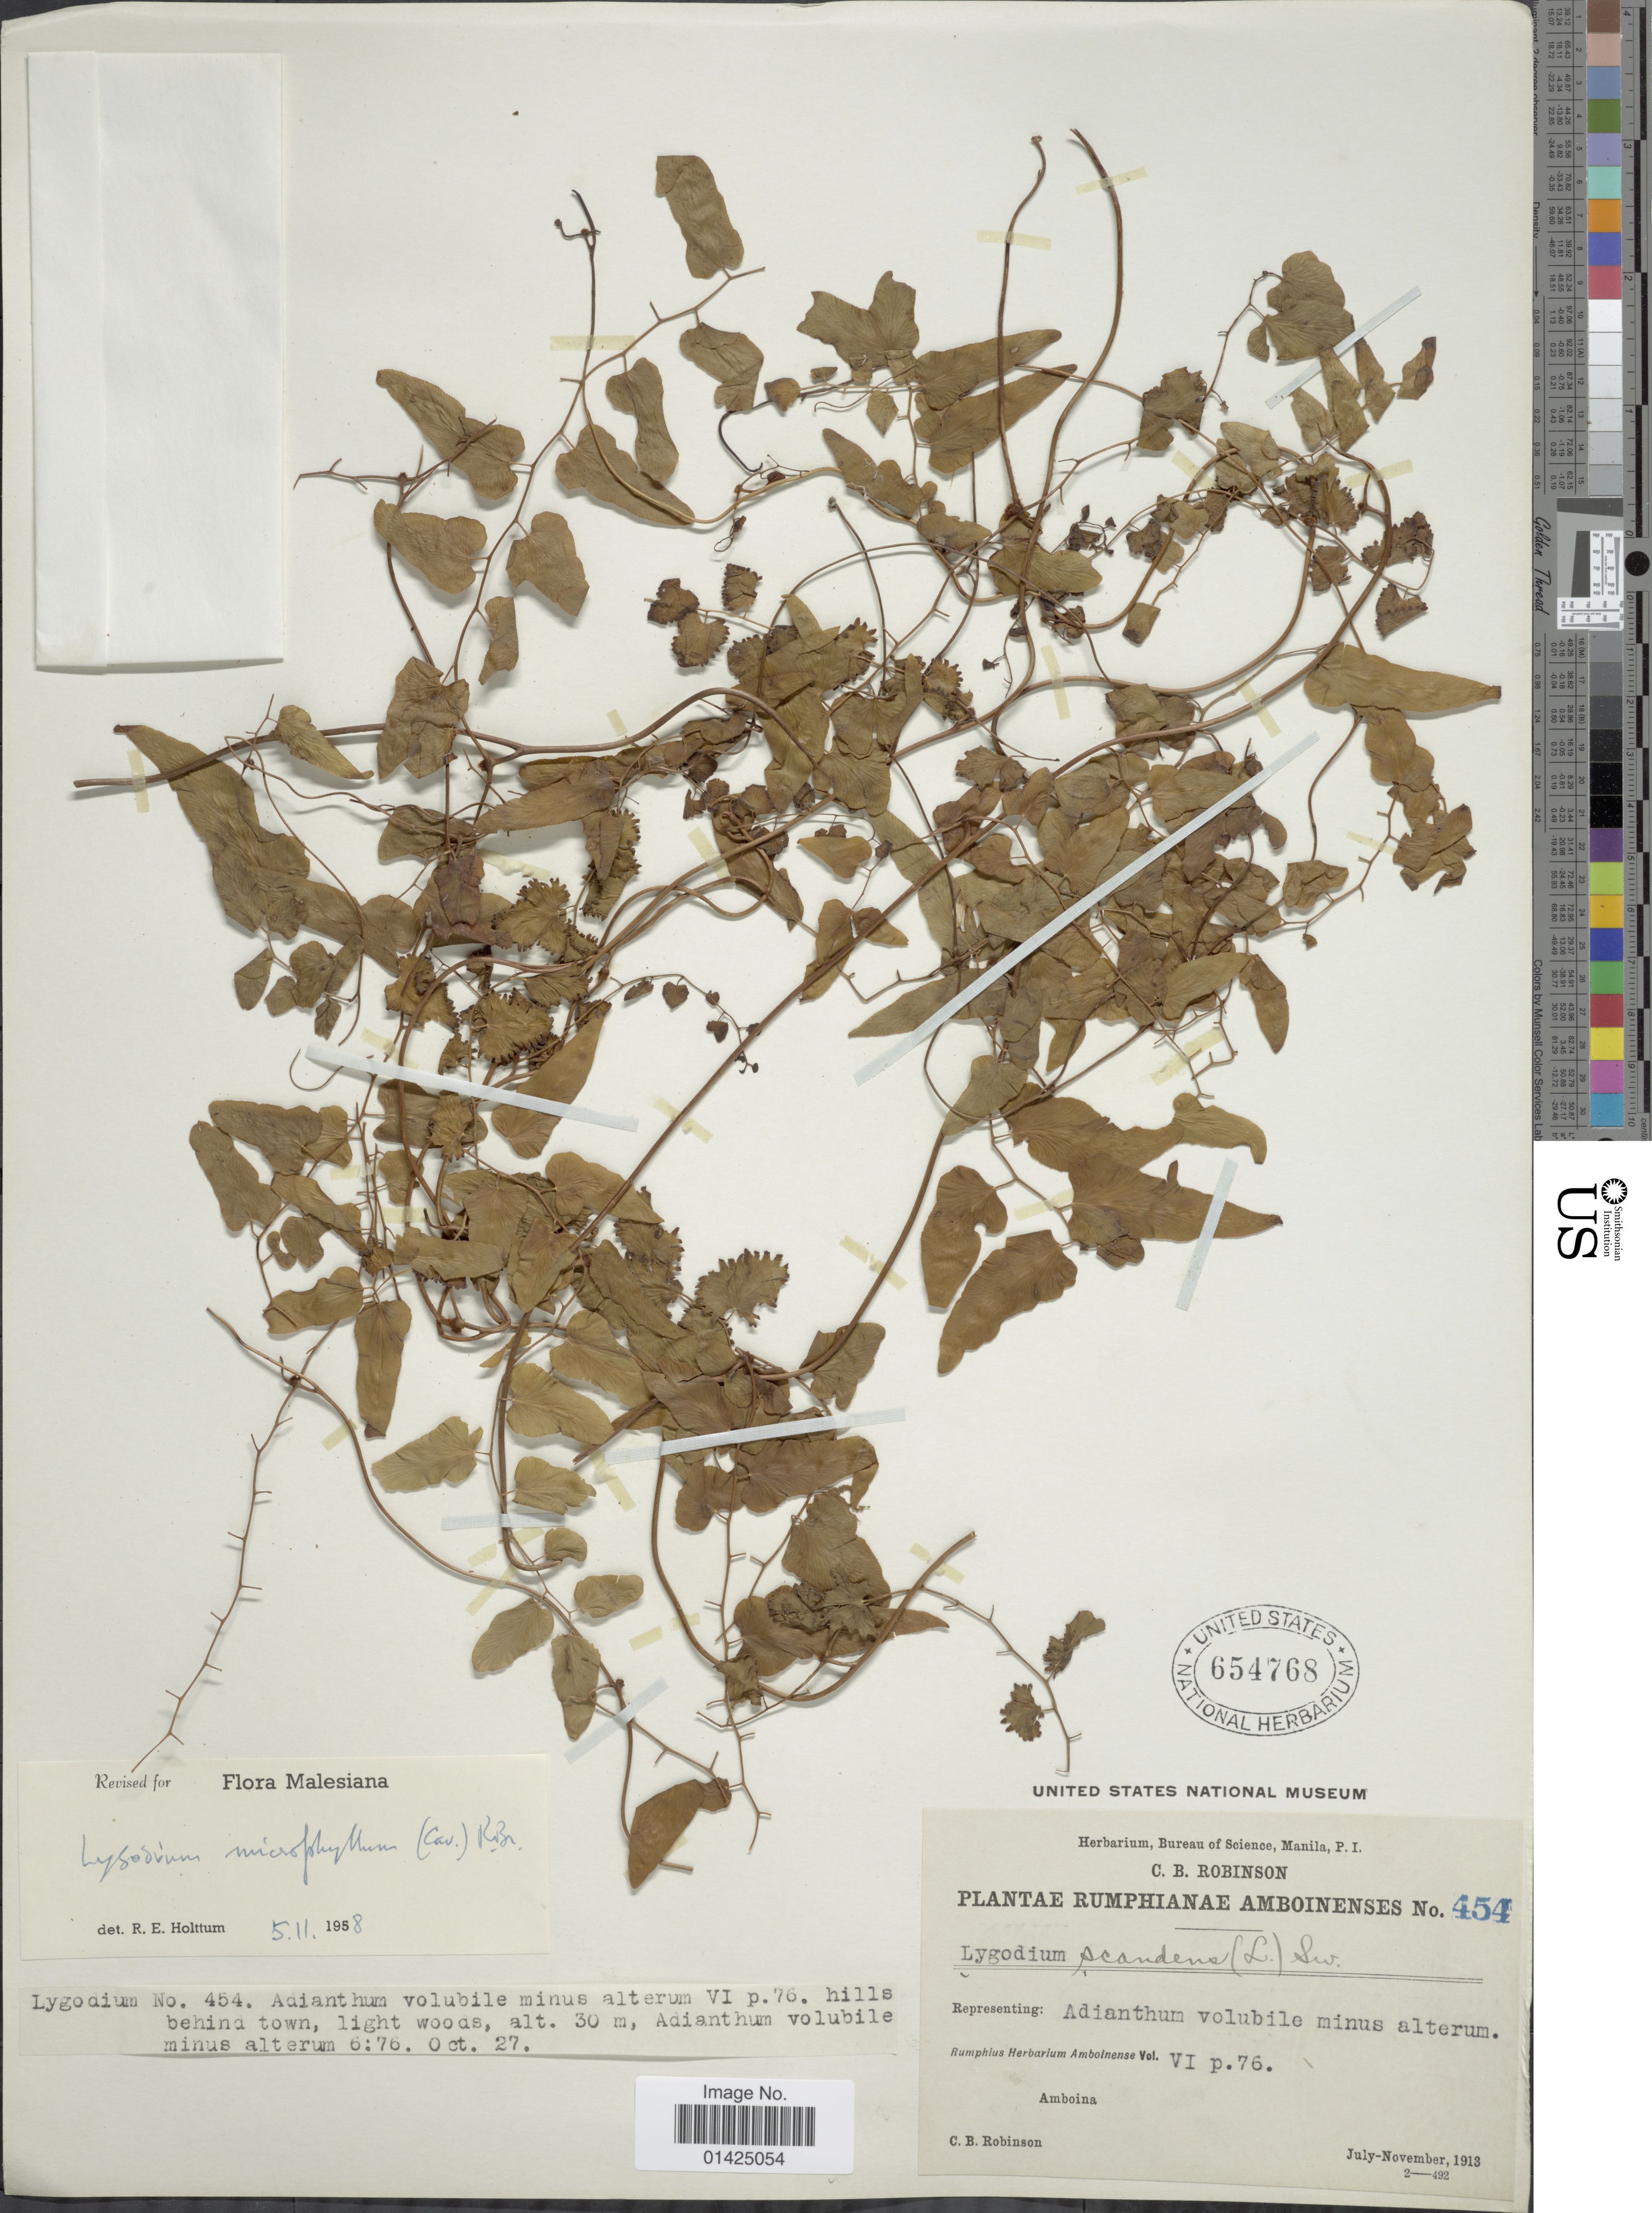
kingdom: Plantae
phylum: Tracheophyta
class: Polypodiopsida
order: Schizaeales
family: Lygodiaceae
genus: Lygodium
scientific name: Lygodium microphyllum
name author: (Cav.) R. Br.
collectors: C. Robinson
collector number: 454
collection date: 1913-10-27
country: Indonesia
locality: Rumphianae Ambioneness, Amboina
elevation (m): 30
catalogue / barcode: US 654768